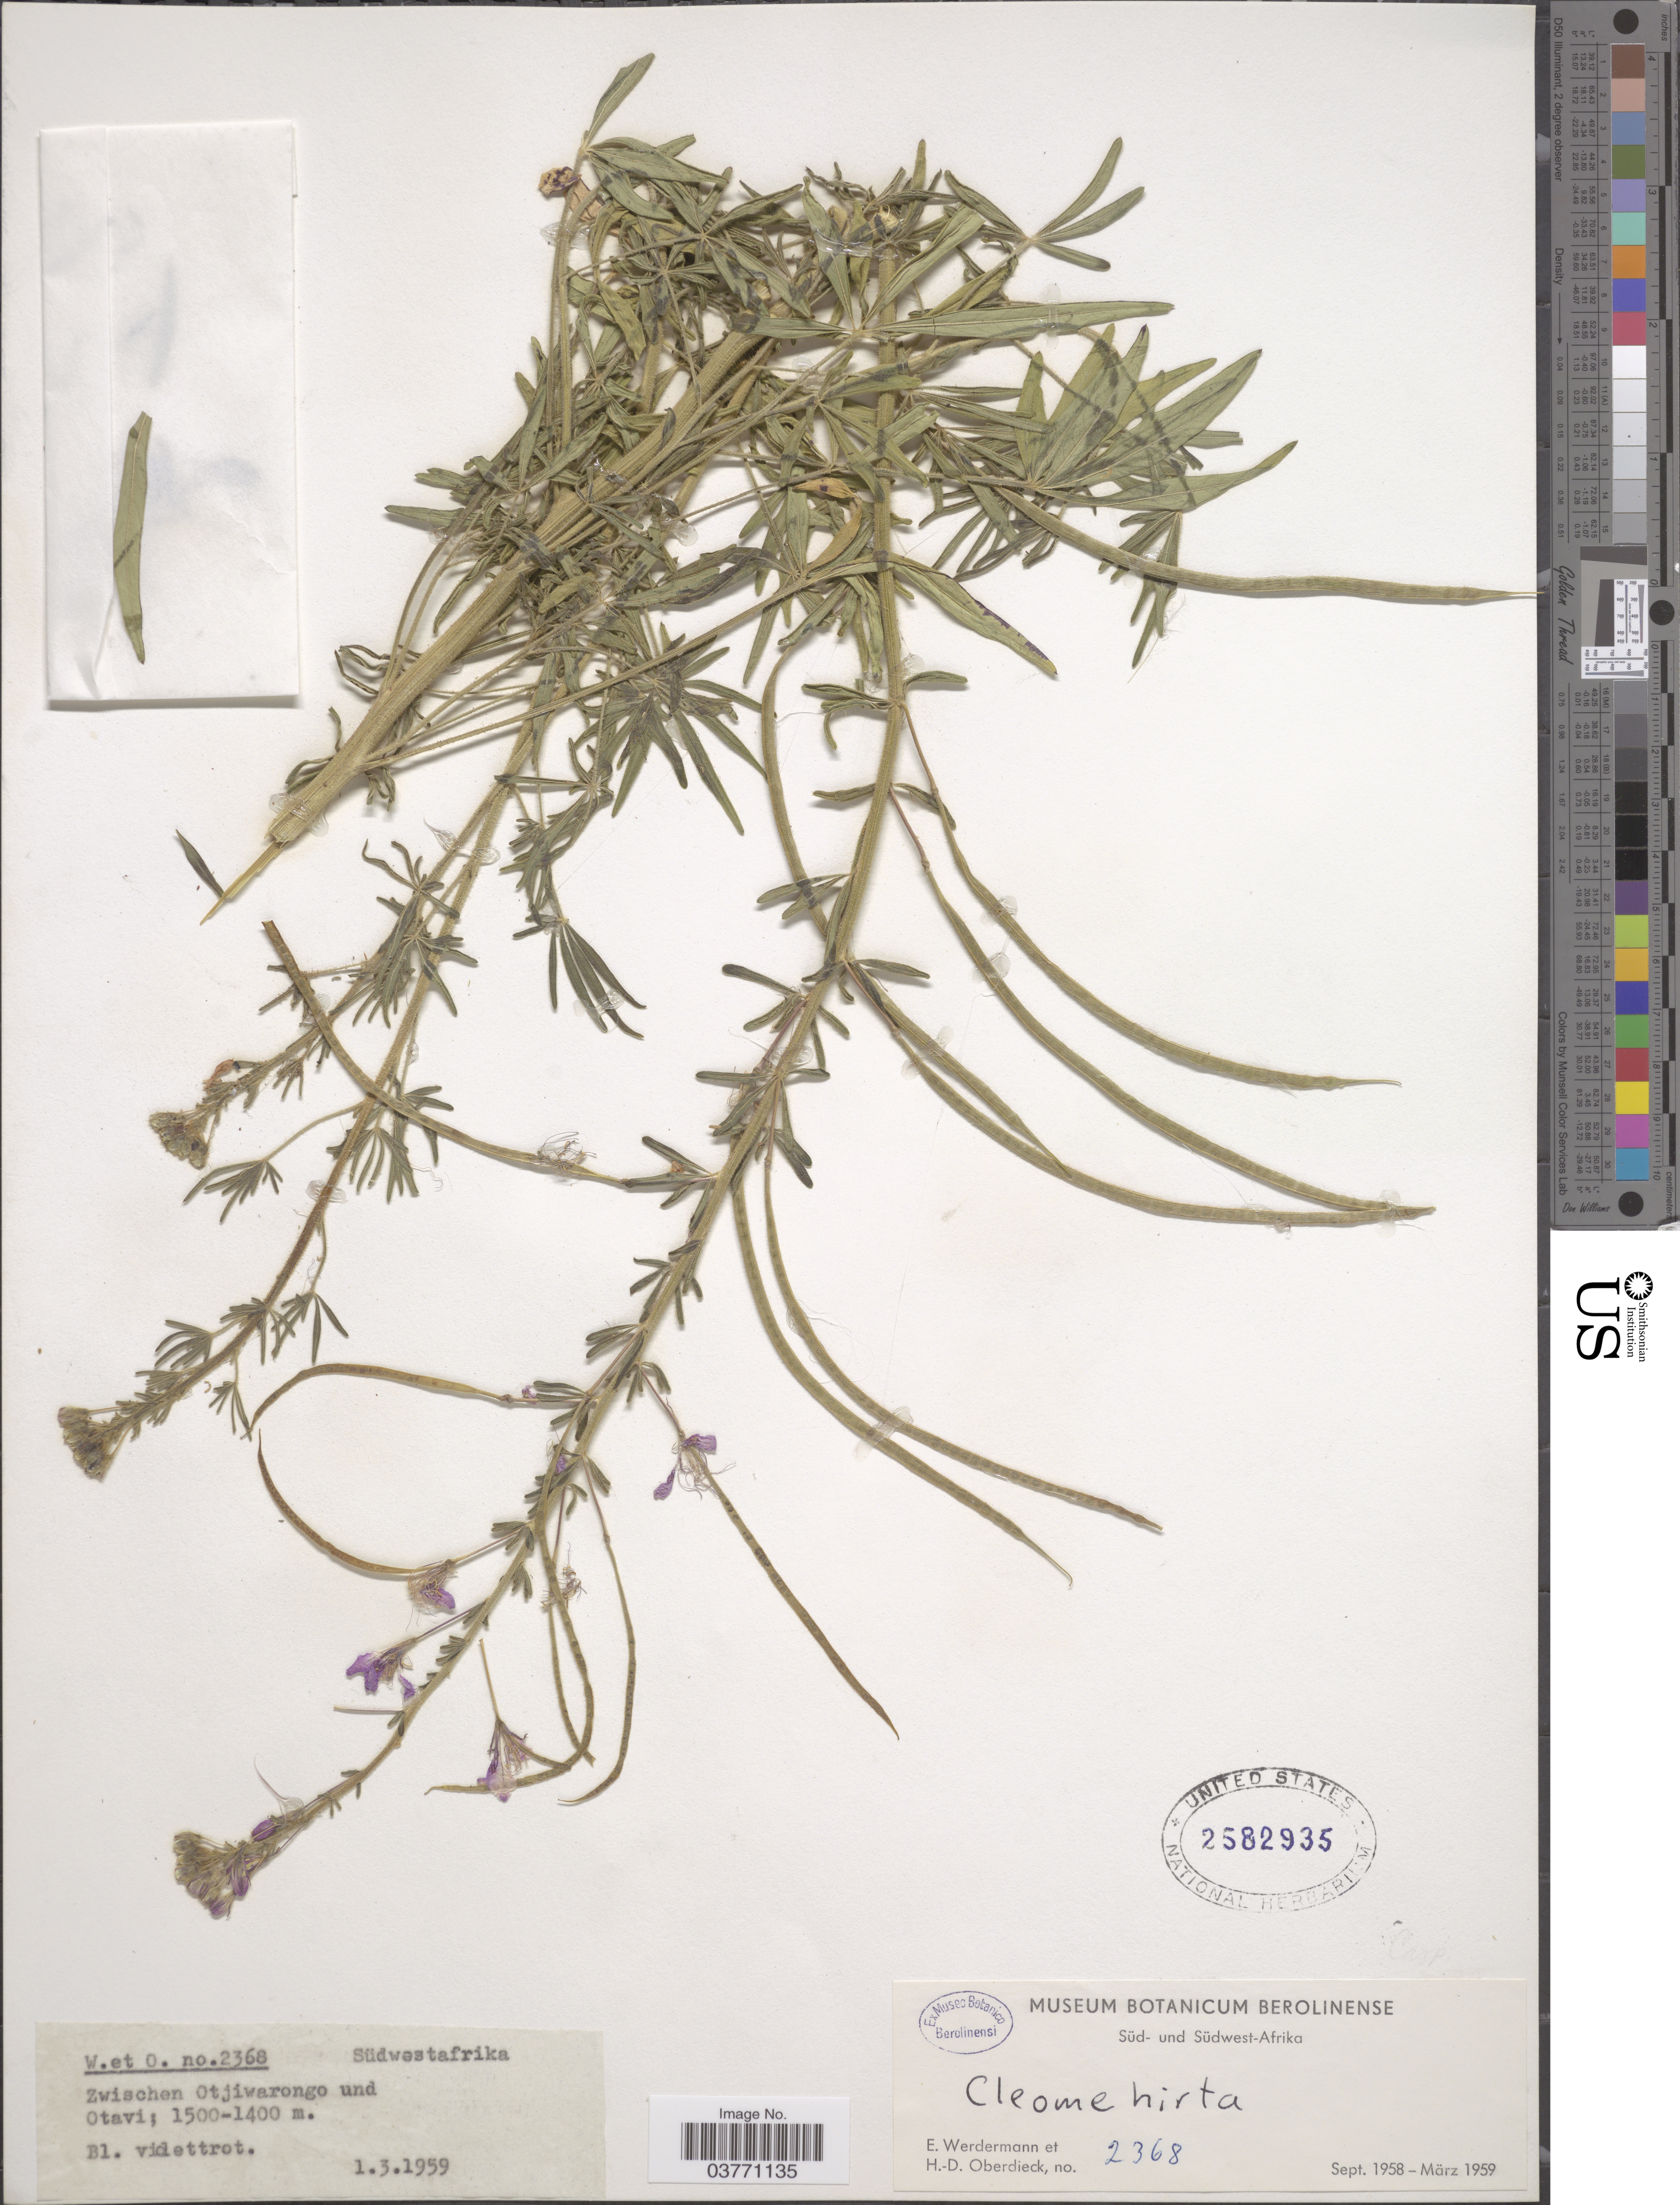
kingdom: Plantae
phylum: Tracheophyta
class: Magnoliopsida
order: Brassicales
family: Cleomaceae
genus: Sieruela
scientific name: Sieruela hirta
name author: (Klotzsch) Roalson & J.C. Hall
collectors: E. Werdermann & H. Oberdieck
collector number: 2368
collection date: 1959-03-01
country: Namibia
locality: Südwestafrika. Zwischen Otjiwarongo und Otavi.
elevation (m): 1400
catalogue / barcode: US 2582935